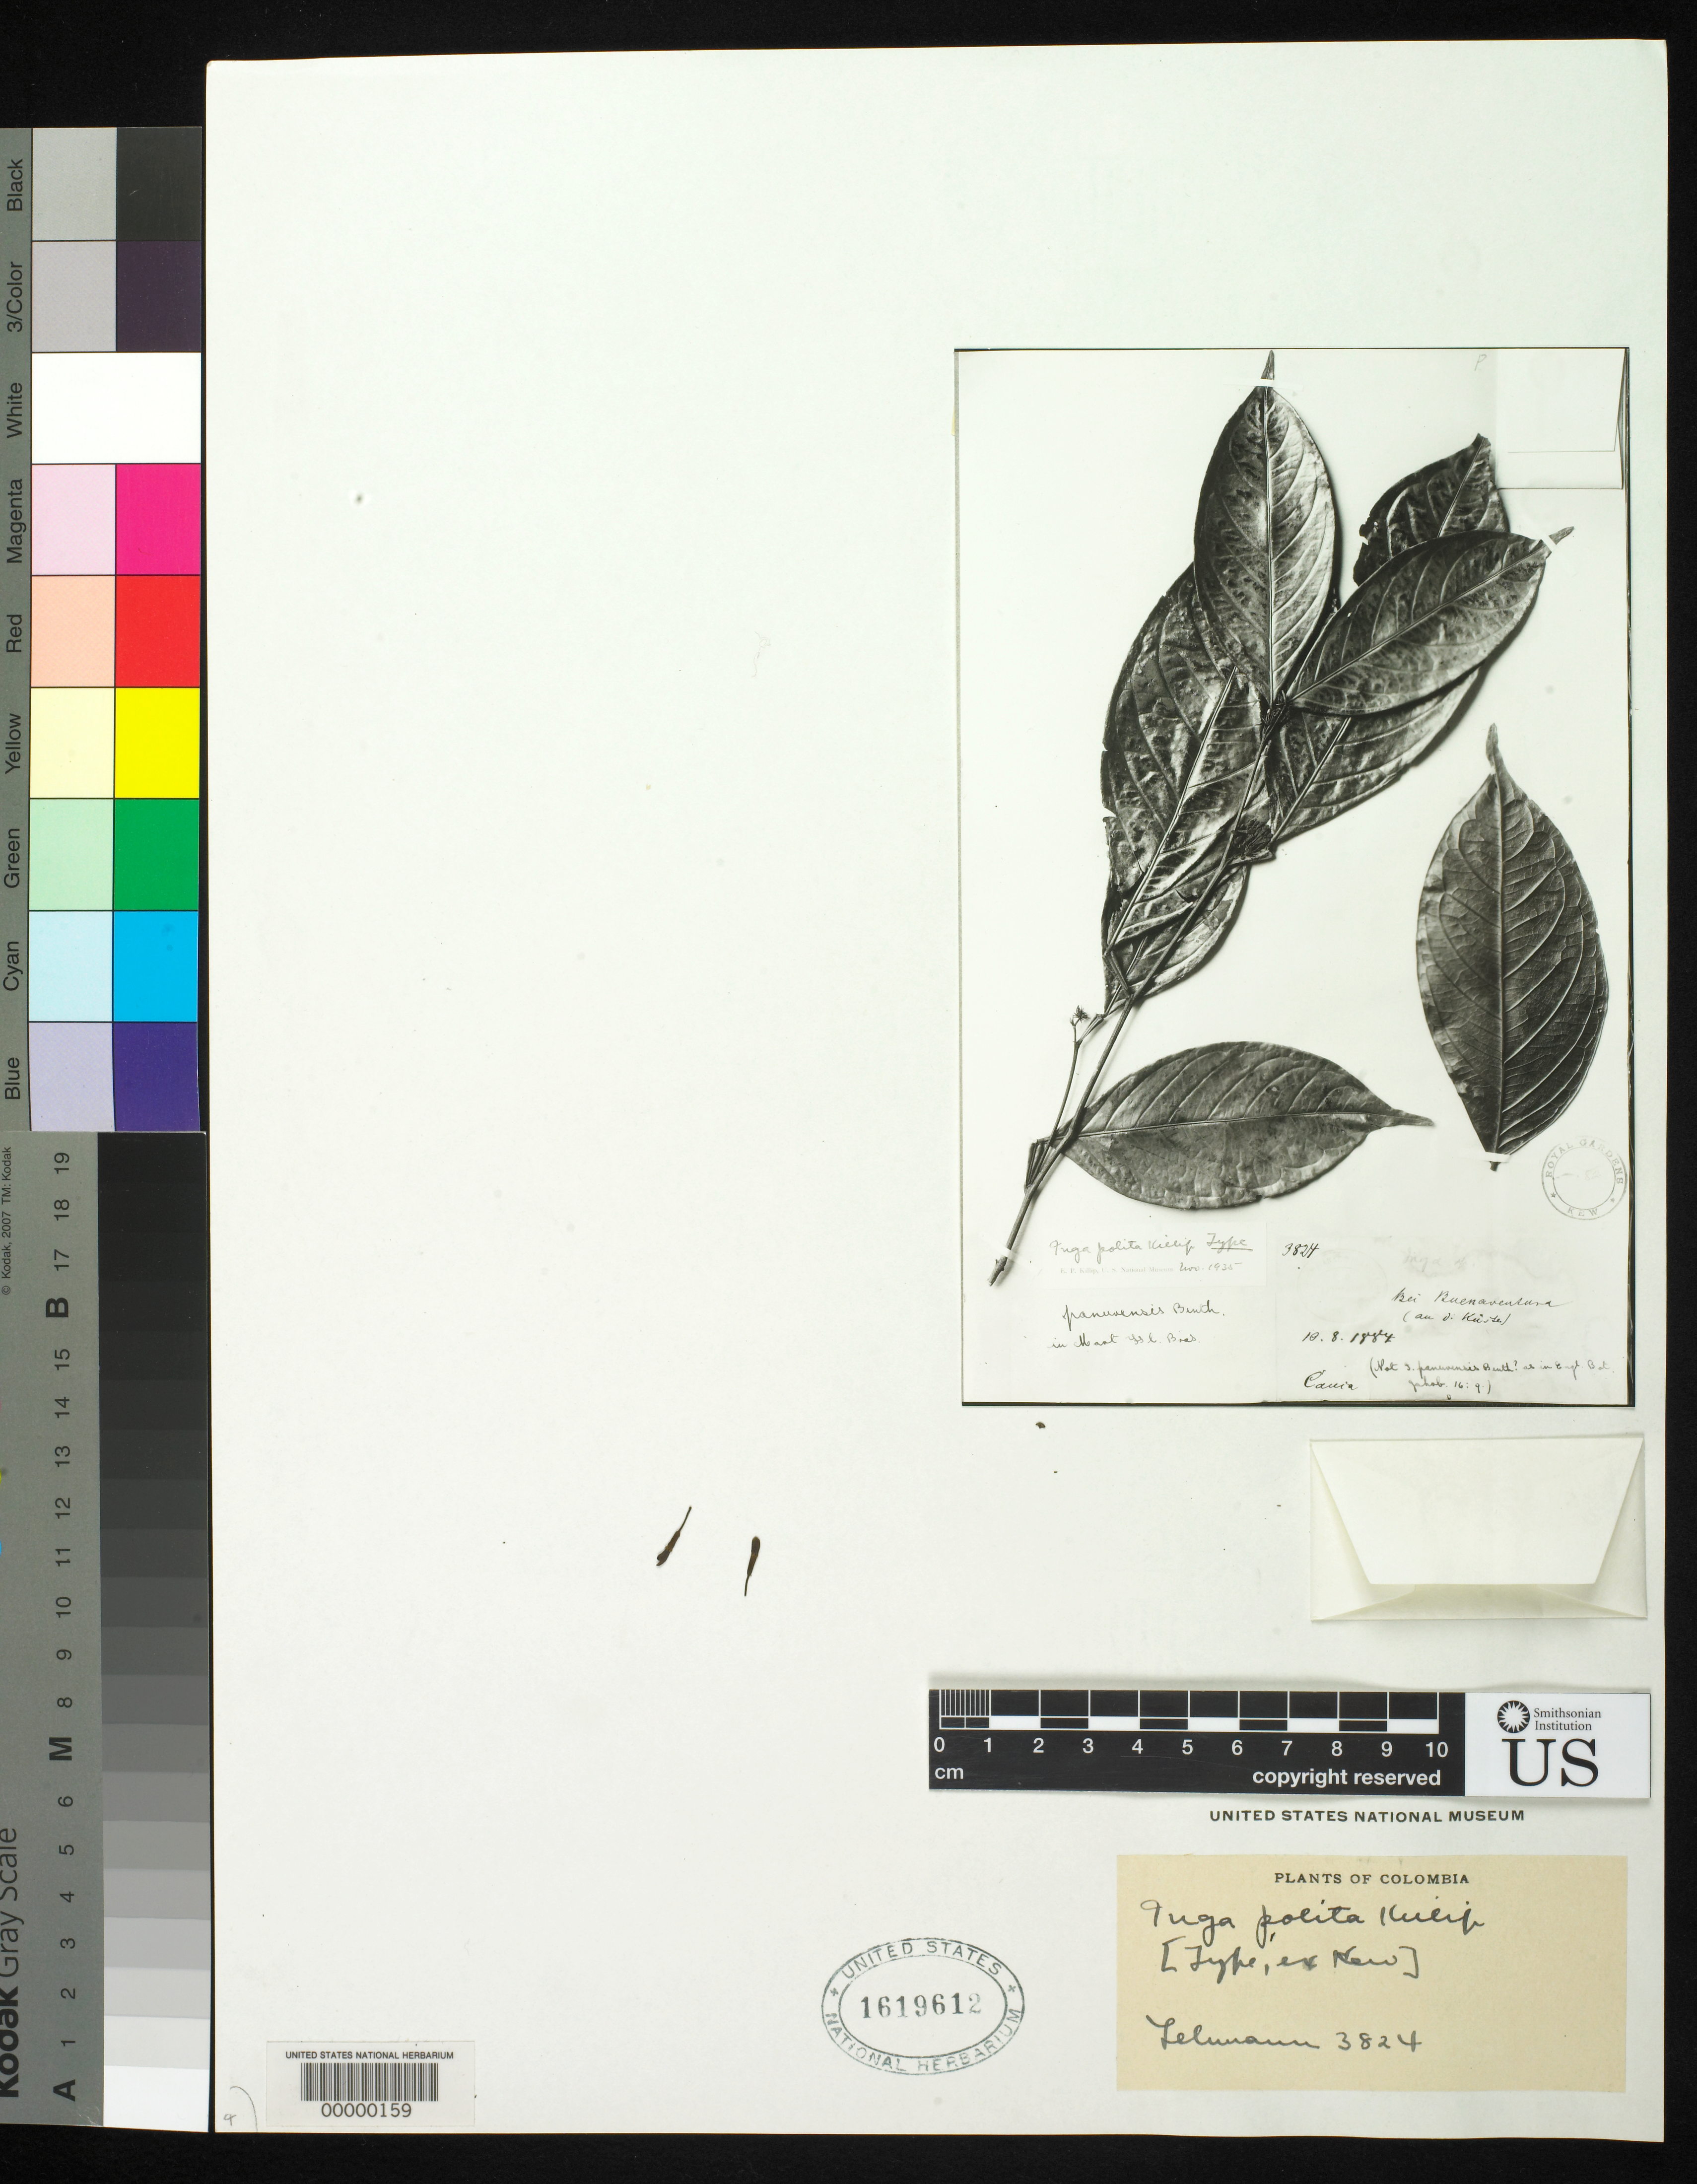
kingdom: Plantae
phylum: Tracheophyta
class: Magnoliopsida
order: Fabales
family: Fabaceae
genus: Inga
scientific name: Inga polita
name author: Killip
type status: Type Fragment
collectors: F. C. Lehmann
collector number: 3824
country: Colombia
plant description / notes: Photograph and fragmentary material of type specimen ex herb. Kew.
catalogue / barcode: US 1619612